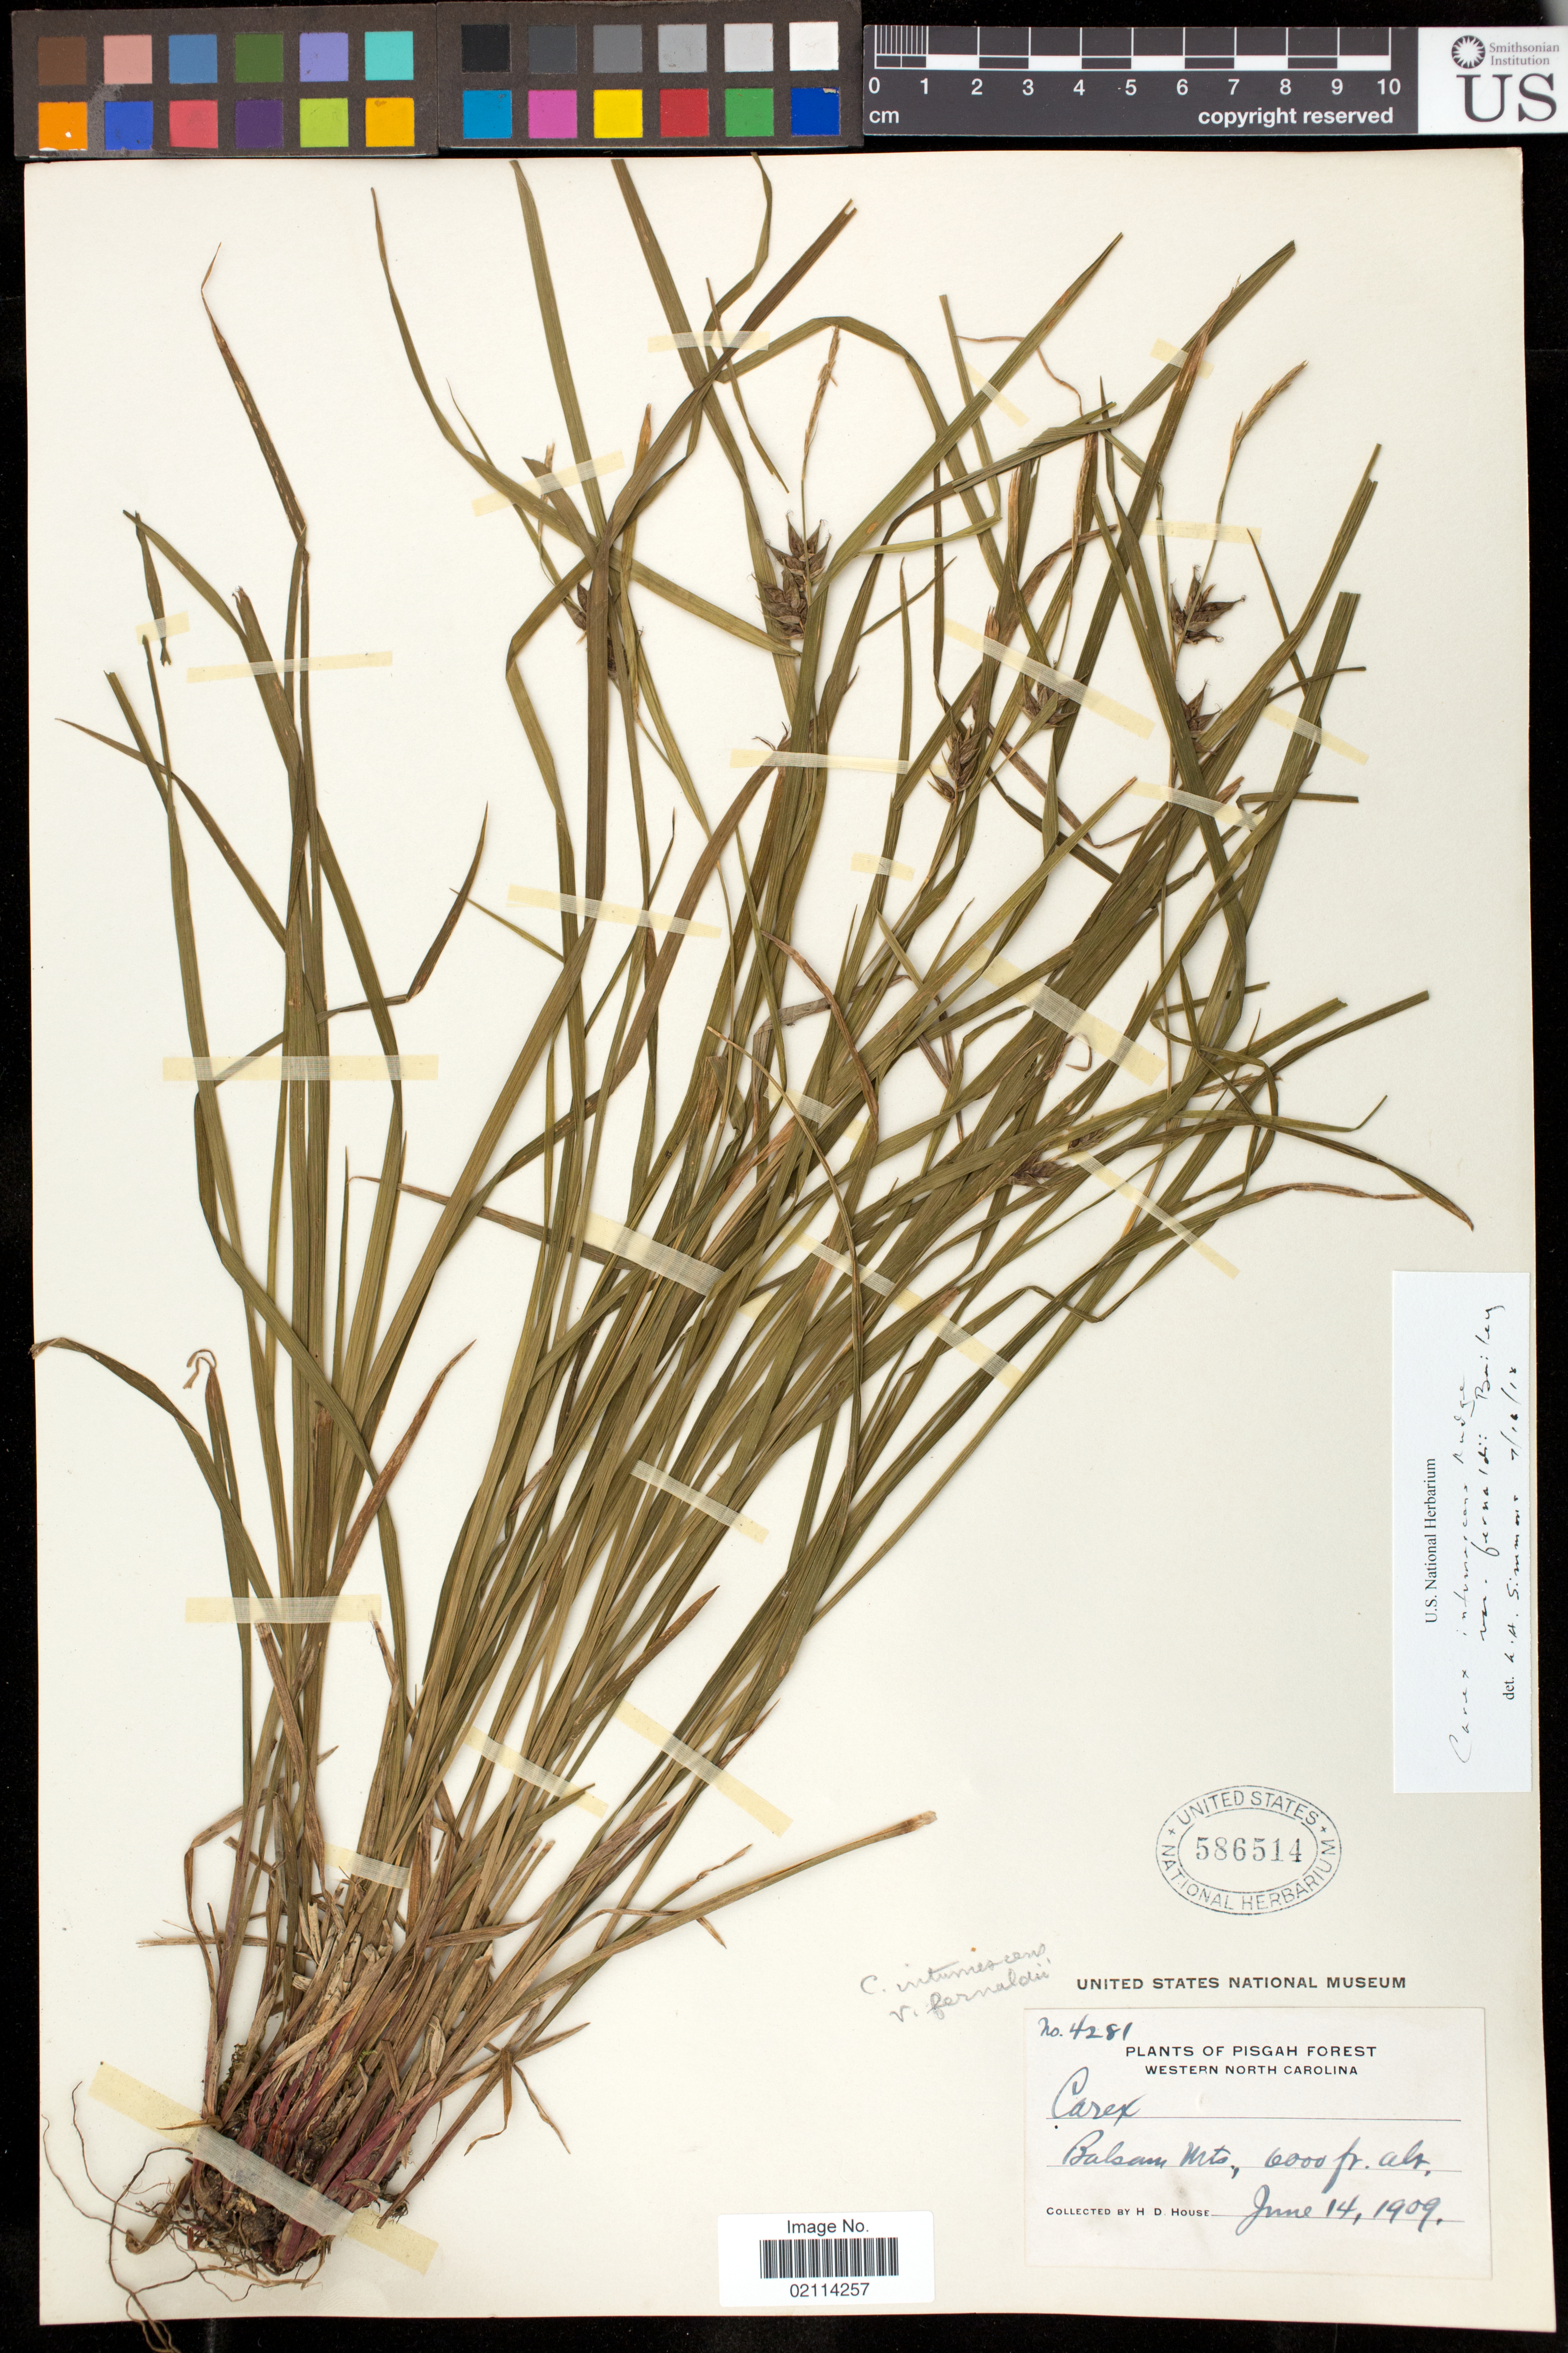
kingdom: Plantae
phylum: Tracheophyta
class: Liliopsida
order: Poales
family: Cyperaceae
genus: Carex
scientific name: Carex intumescens var. fernaldii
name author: L.H. Bailey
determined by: Simmons, R. H., (UNITED STATES)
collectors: H. D. House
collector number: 4281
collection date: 1909-06-14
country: United States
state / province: North Carolina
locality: Pisgah Forest, western North Carolina, Balsam Mts.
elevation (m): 1829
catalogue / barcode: US 586514